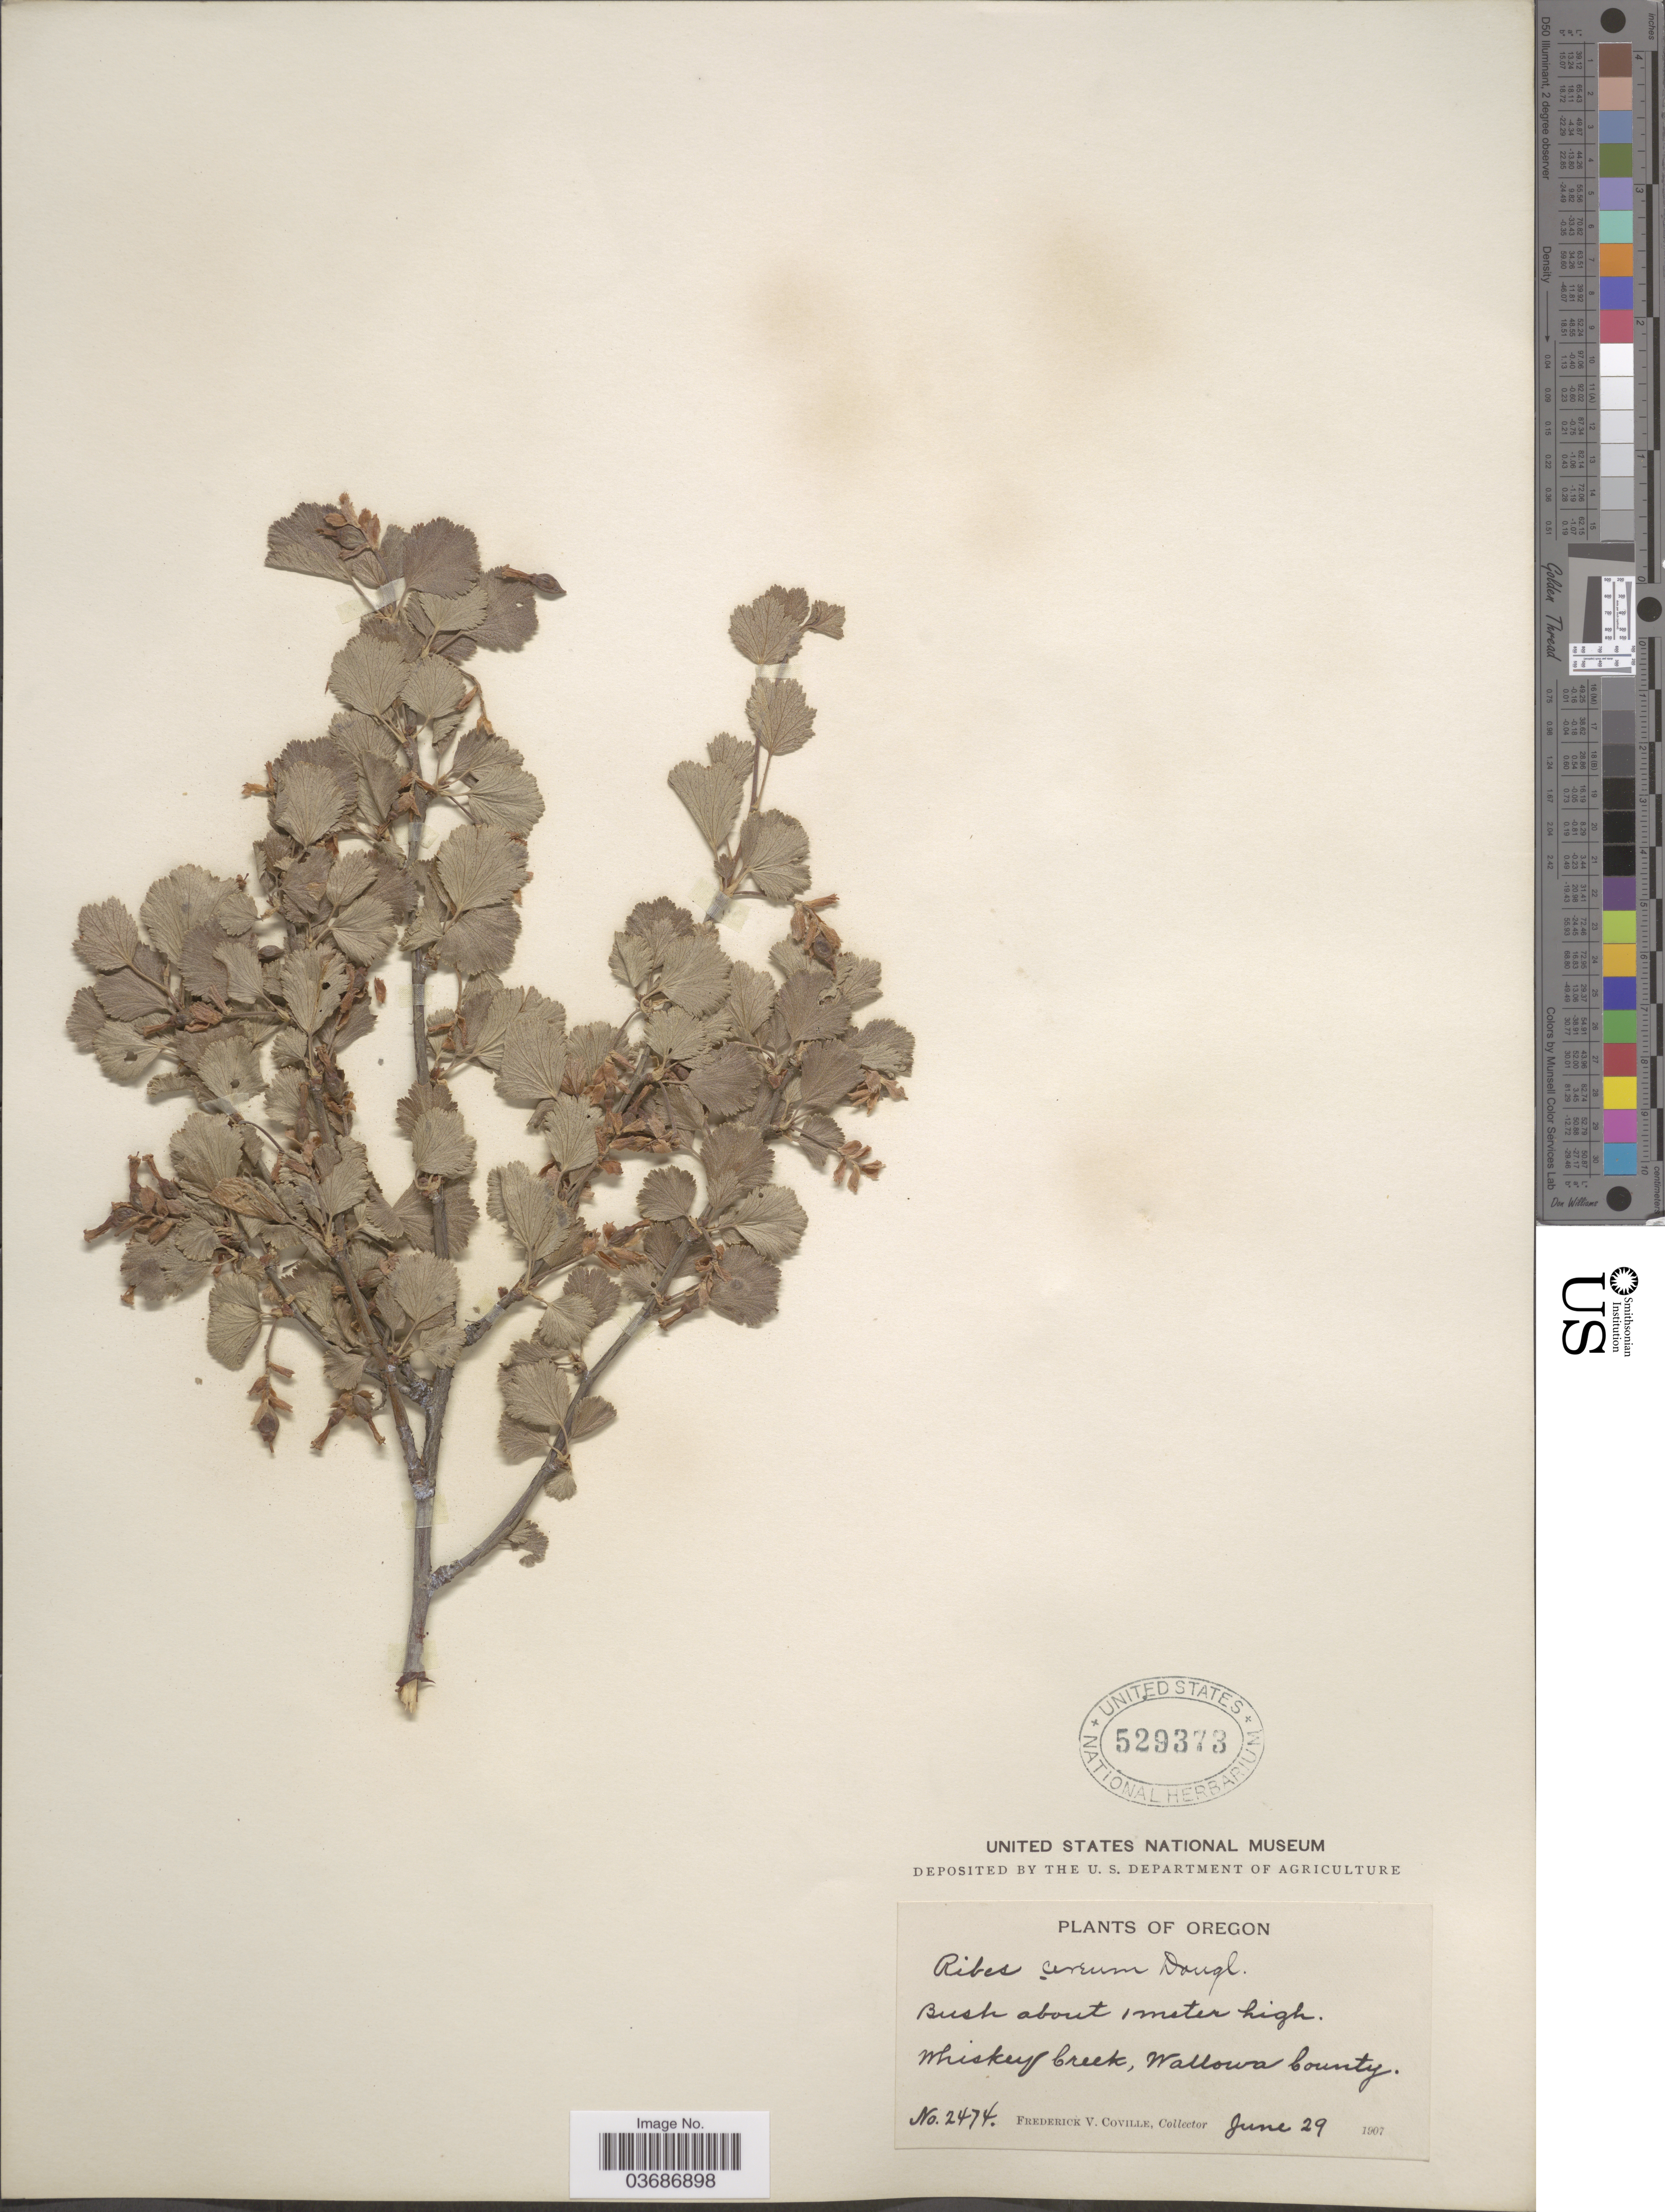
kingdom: Plantae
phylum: Tracheophyta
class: Magnoliopsida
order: Saxifragales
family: Grossulariaceae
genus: Ribes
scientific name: Ribes cereum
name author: Douglas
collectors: F. V. Coville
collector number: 2474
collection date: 1907-06-29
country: United States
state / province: Oregon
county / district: Wallowa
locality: Whiskey Creek, Wallowa County.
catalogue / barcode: US 529373